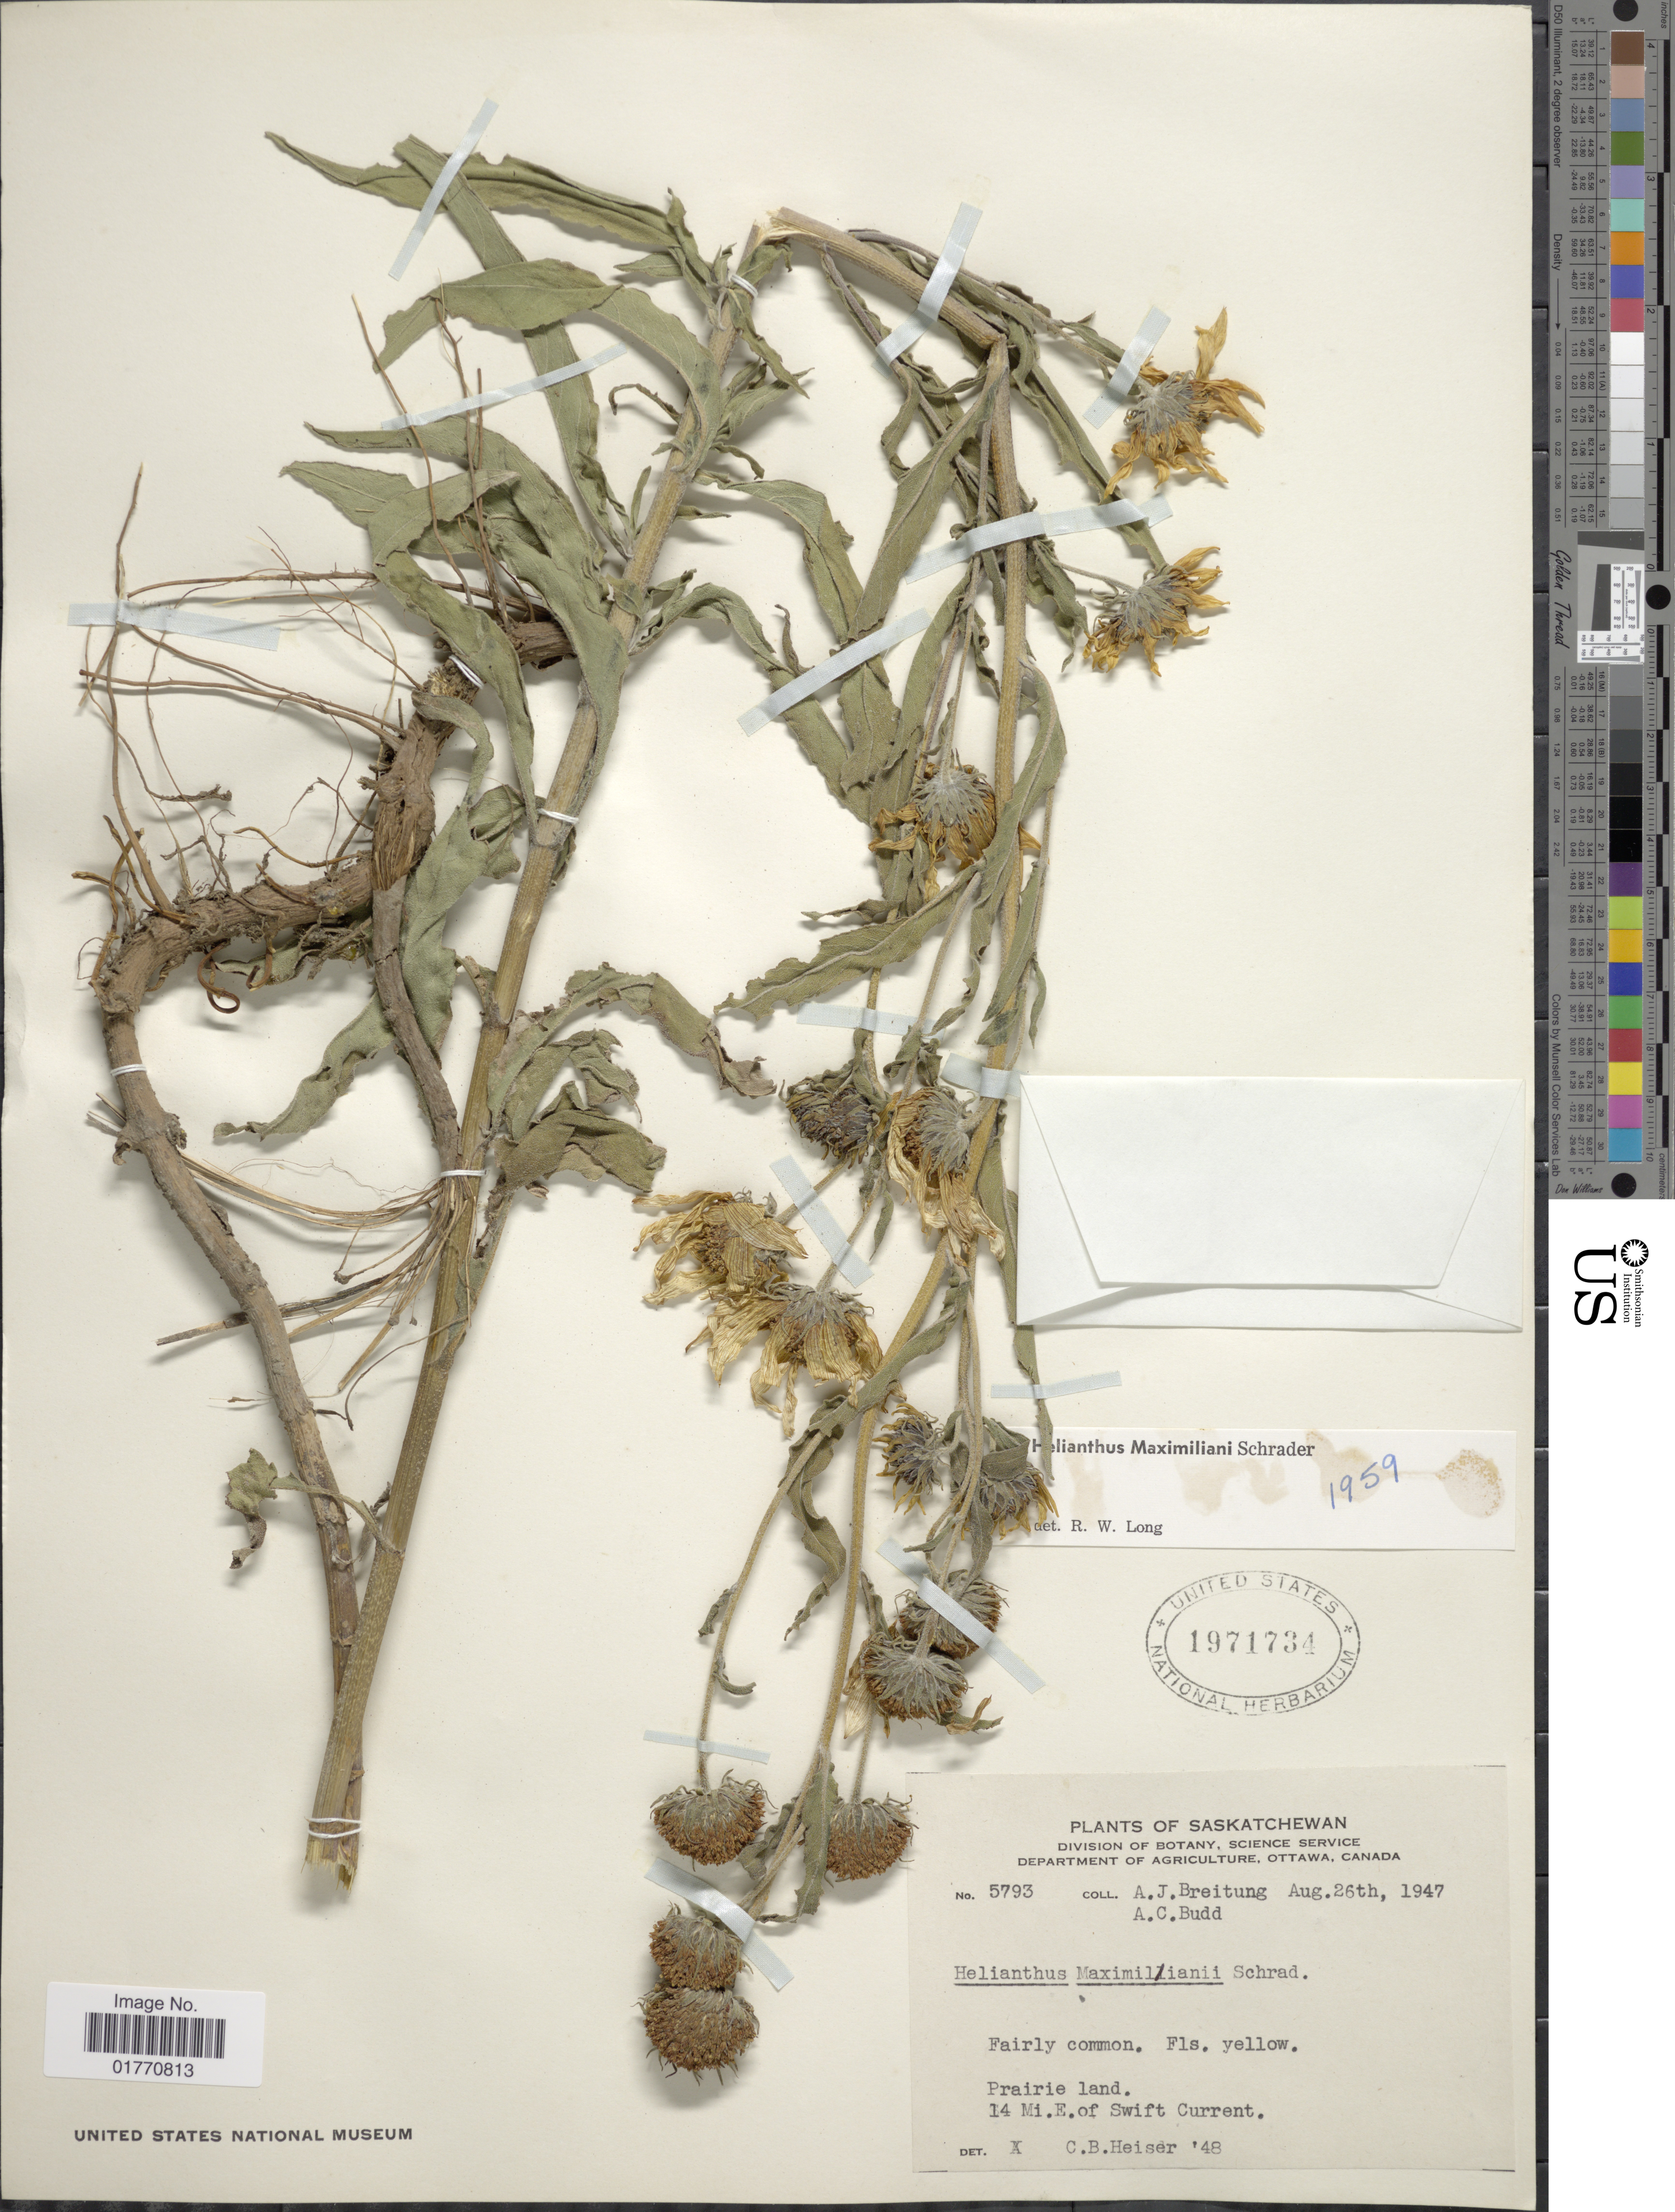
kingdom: Plantae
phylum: Tracheophyta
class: Magnoliopsida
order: Asterales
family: Asteraceae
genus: Helianthus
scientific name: Helianthus maximiliani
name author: Schrad.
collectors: A. Breitung & A. Budd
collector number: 5793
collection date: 1947-08-26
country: Canada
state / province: Saskatchewan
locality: Prairie land, 14 Mi. E. of Swift Current.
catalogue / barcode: US 1971734